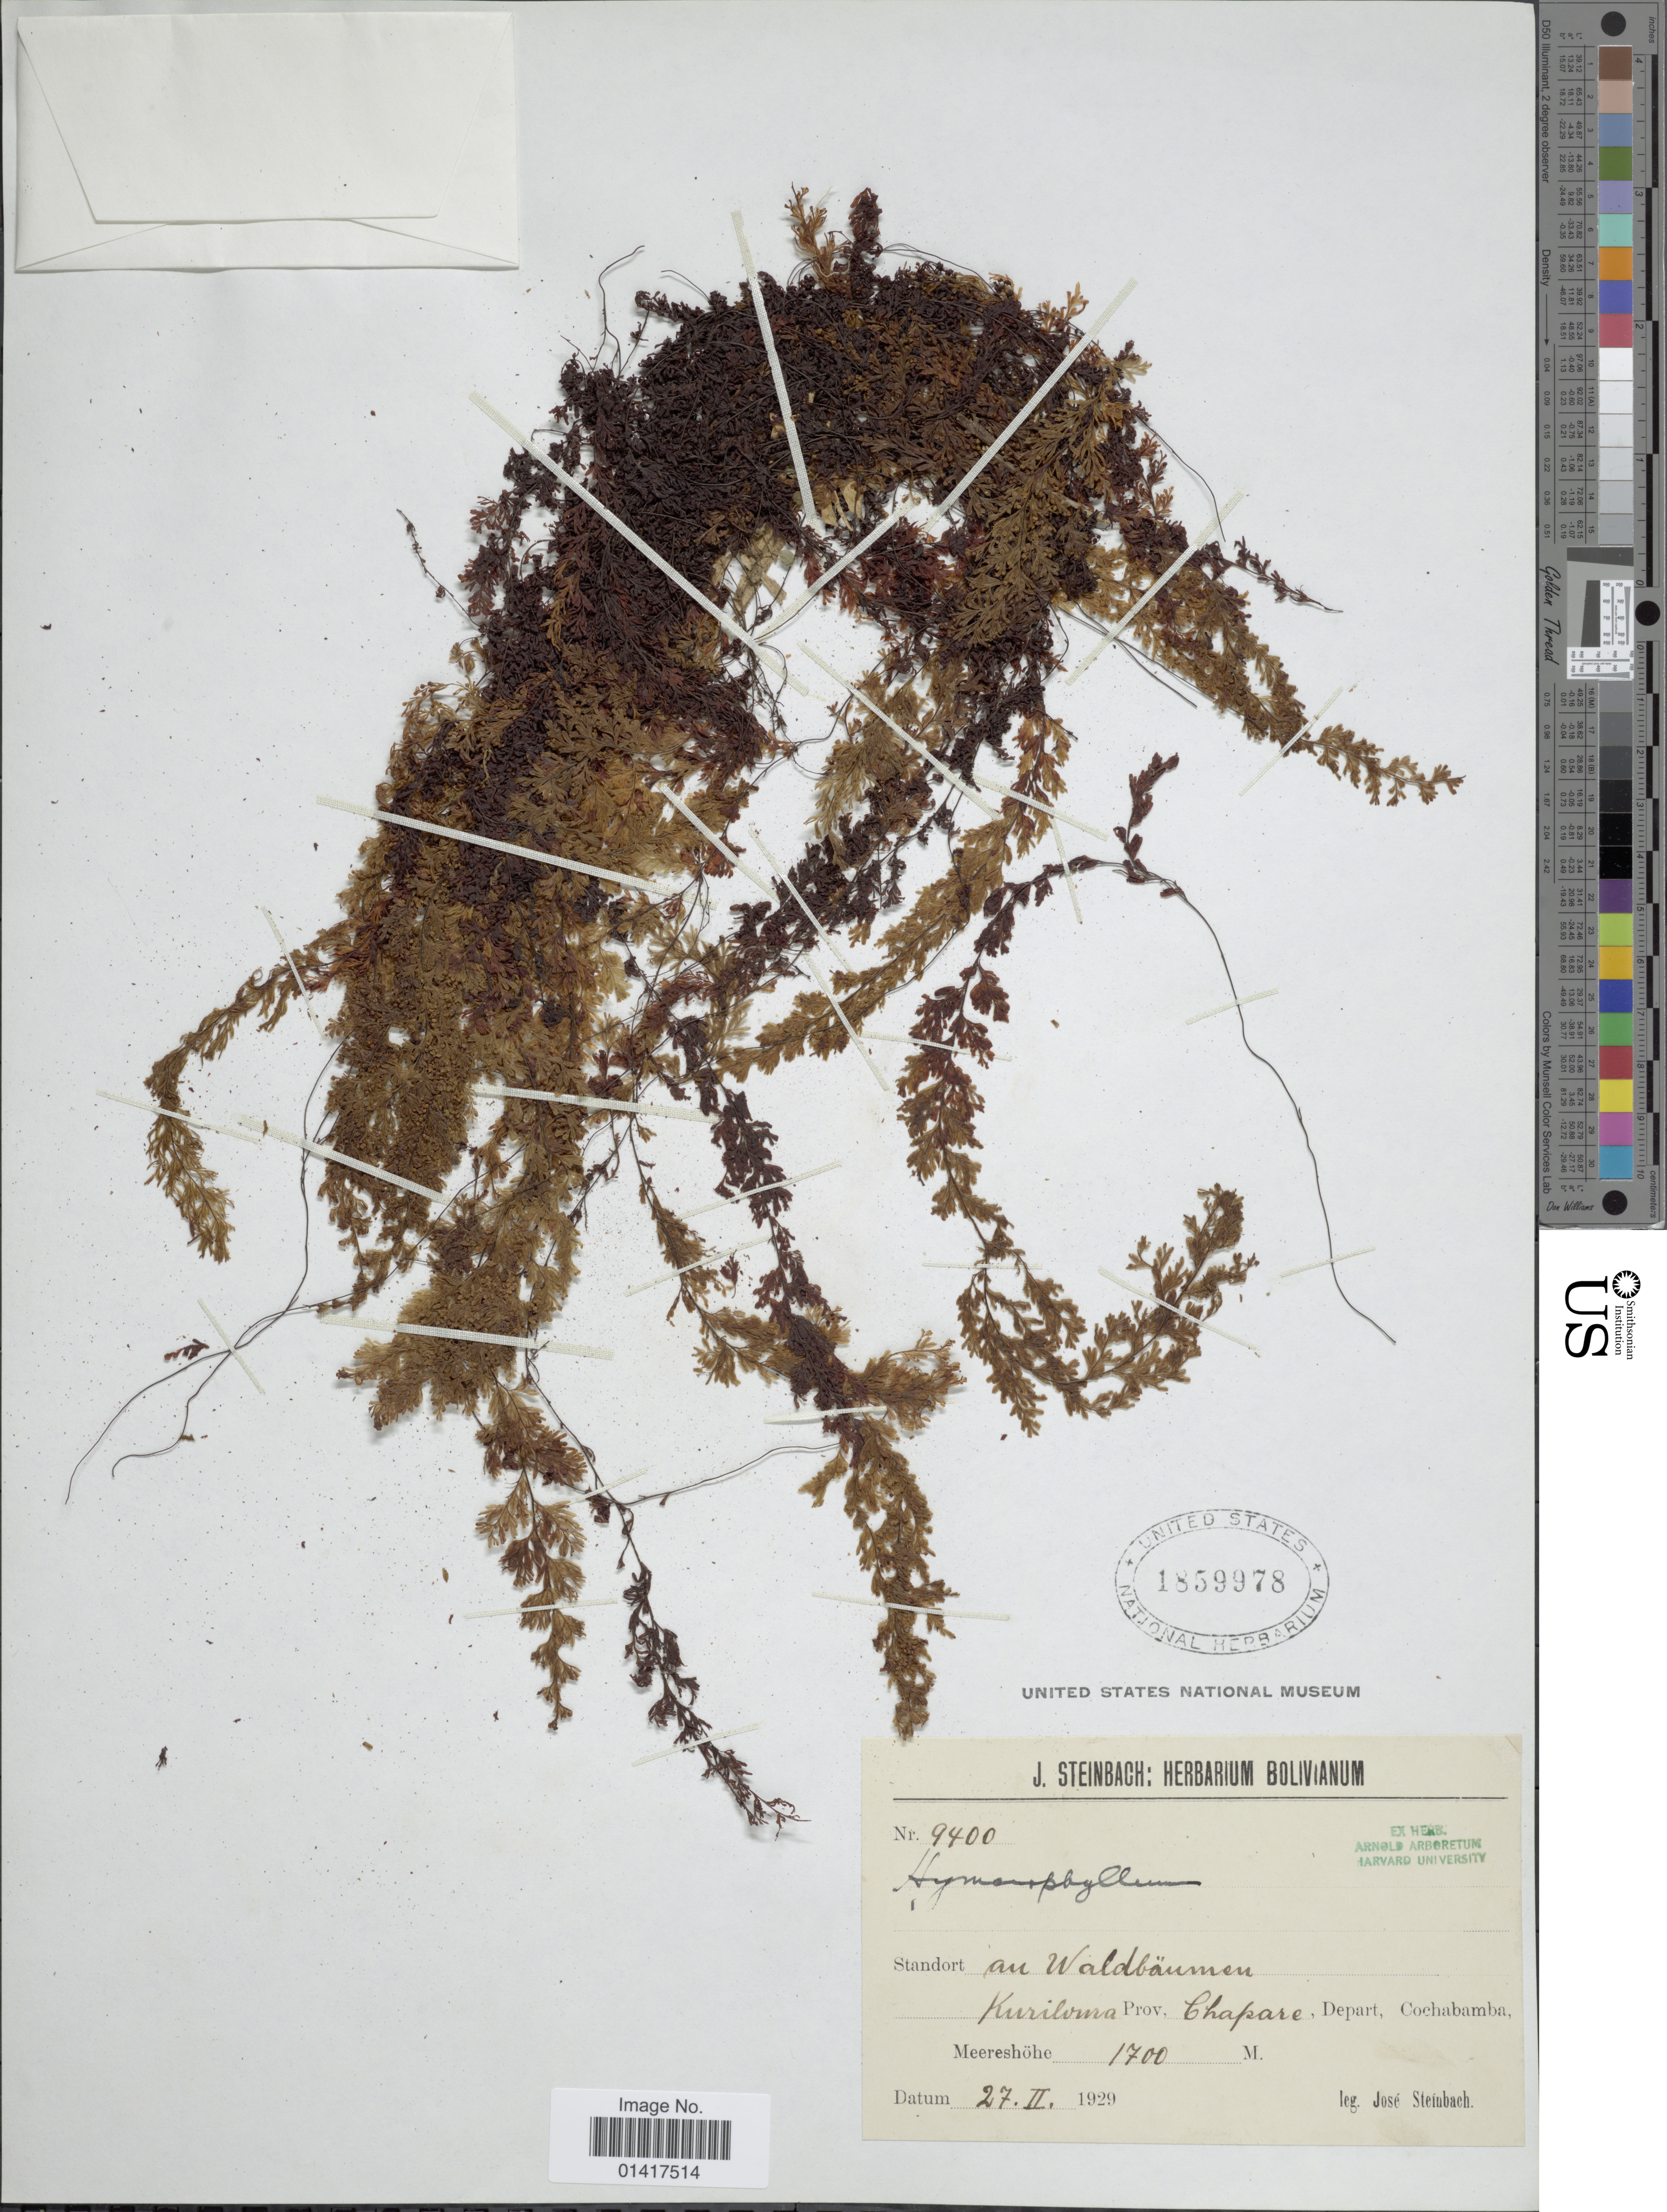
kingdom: Plantae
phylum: Tracheophyta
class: Polypodiopsida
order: Hymenophyllales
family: Hymenophyllaceae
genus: Hymenophyllum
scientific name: Hymenophyllum sp.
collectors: J. Steinbach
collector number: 9400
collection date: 1929-02-27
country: Bolivia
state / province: Cochabamba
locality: Au Waldbaumen, Kuriloma. Prov. Chapare.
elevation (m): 1700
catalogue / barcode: US 1859978